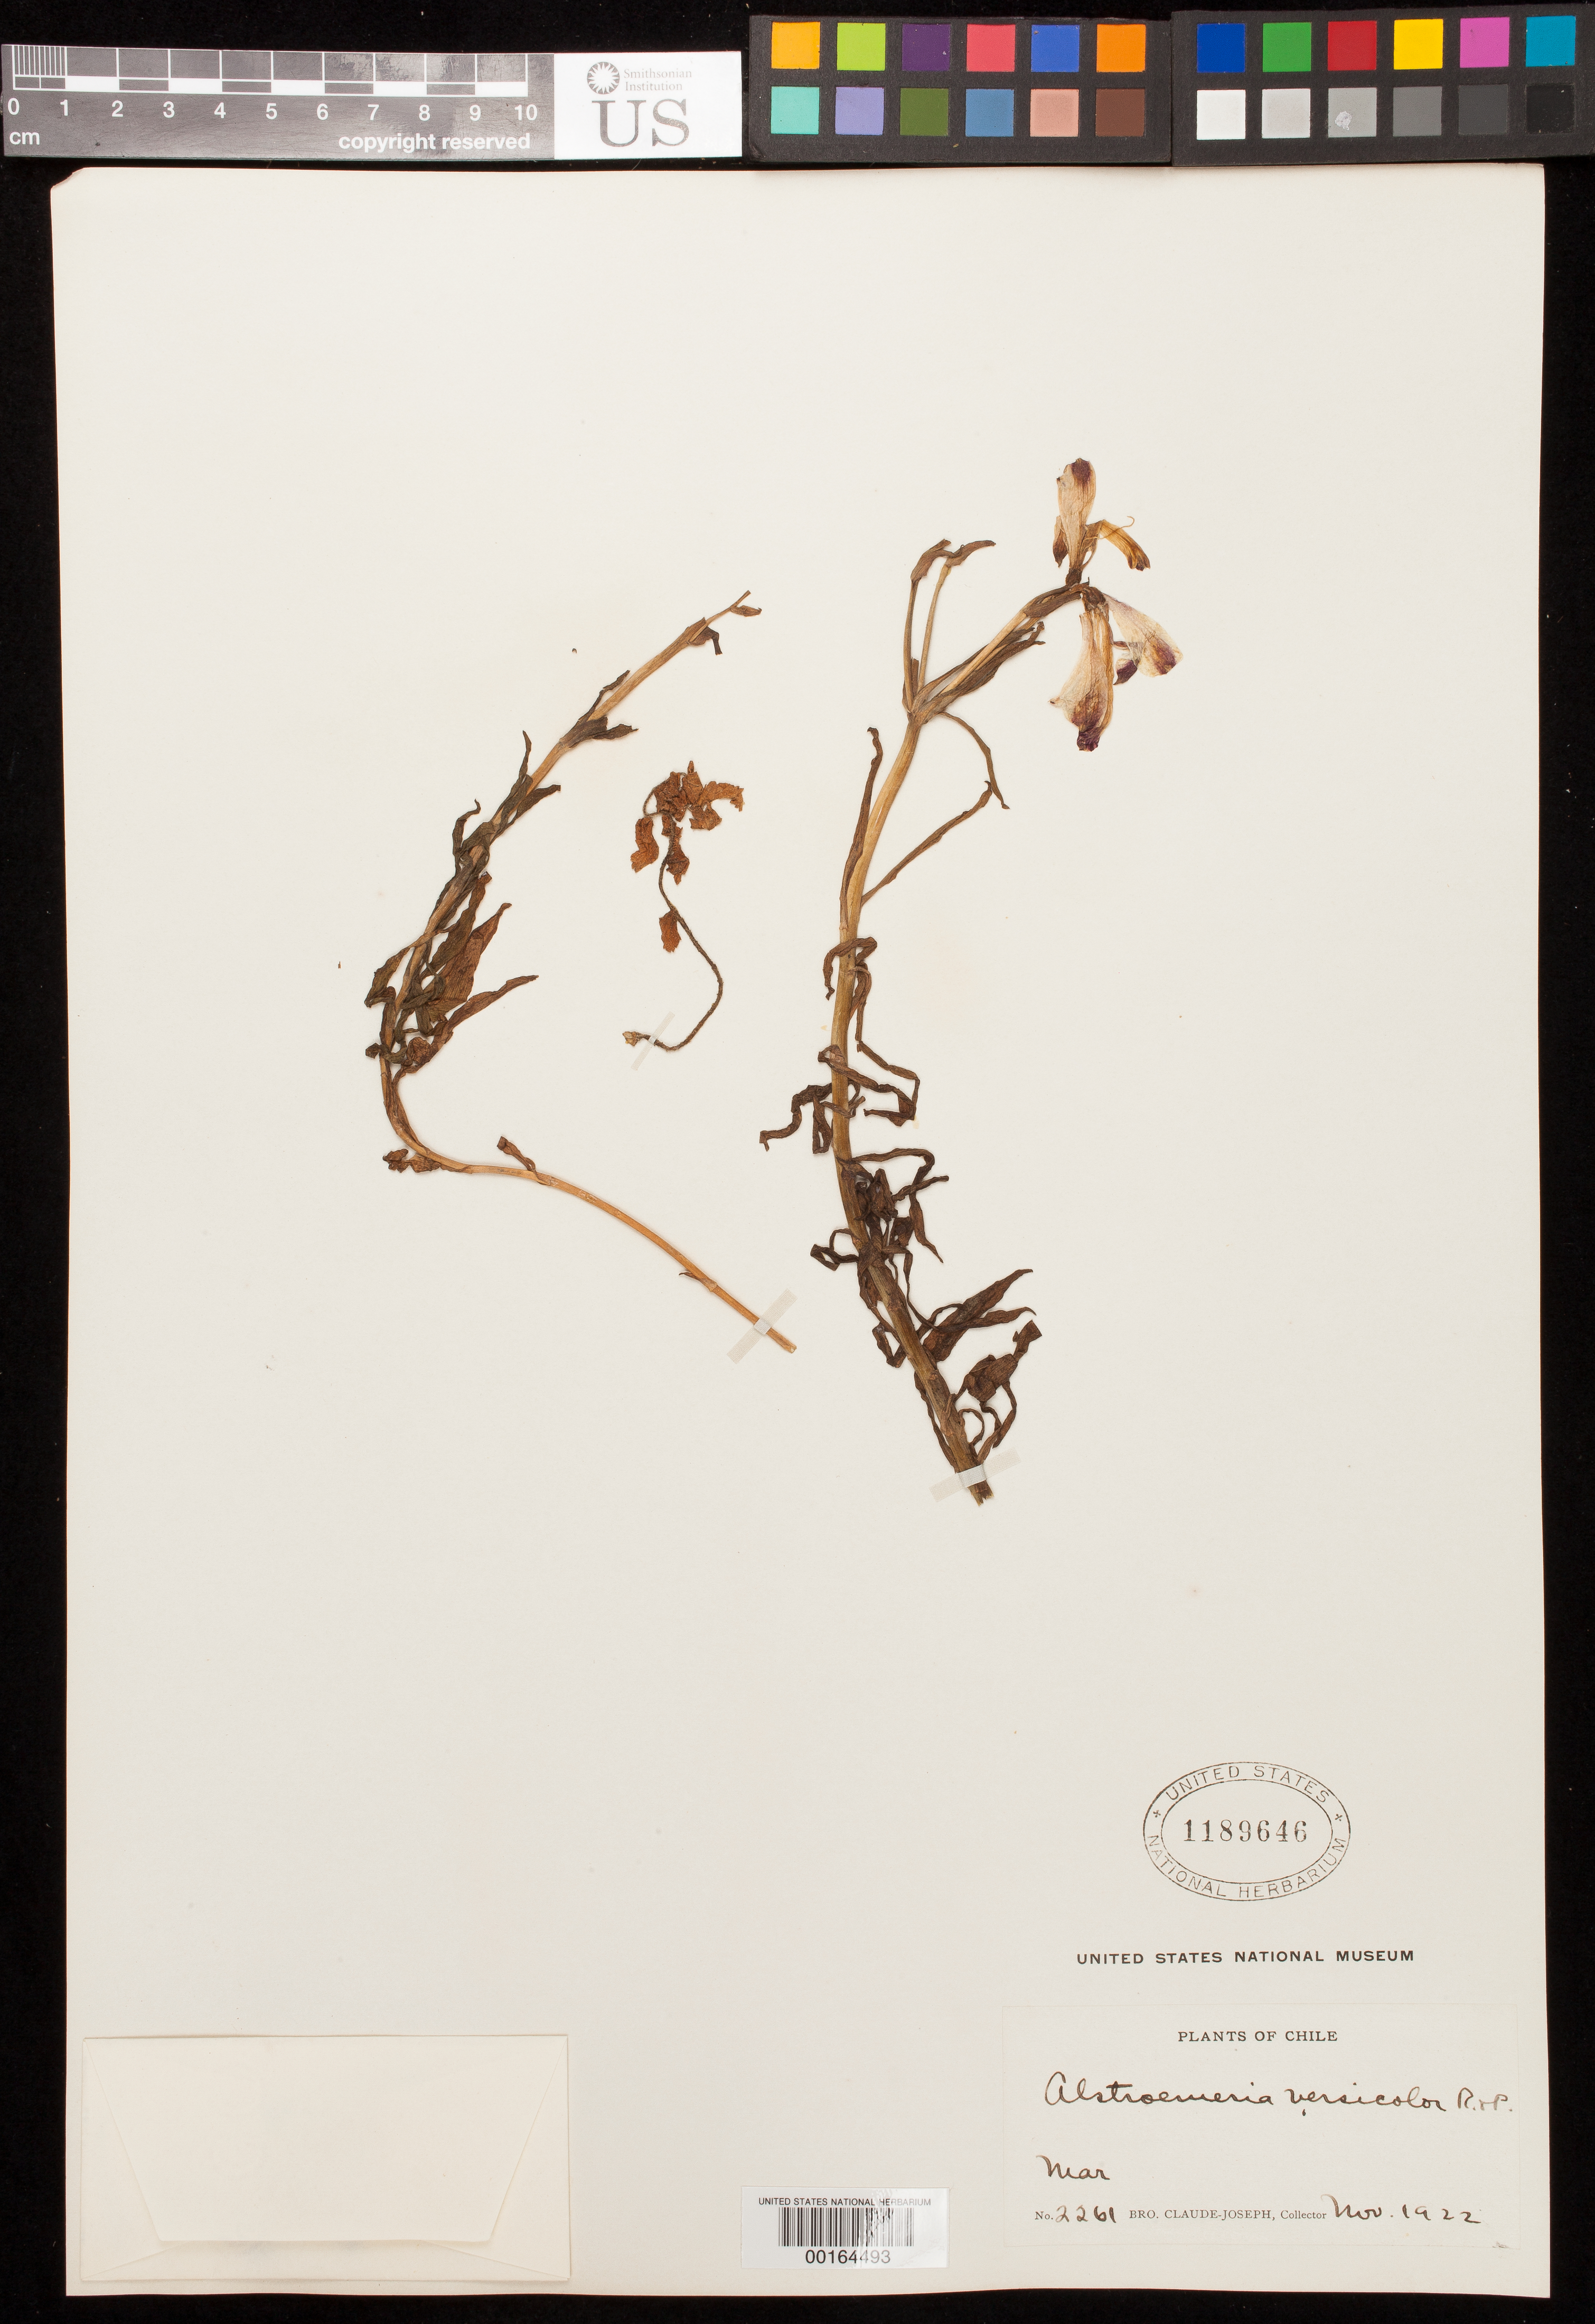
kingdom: Plantae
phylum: Tracheophyta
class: Liliopsida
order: Liliales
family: Alstroemeriaceae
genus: Alstroemeria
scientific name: Alstroemeria versicolor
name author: Ruiz & Pav.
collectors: Bro. Claude-Joseph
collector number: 2261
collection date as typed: Nov 1922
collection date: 1922-11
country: Chile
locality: Mar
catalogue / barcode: US 1189646